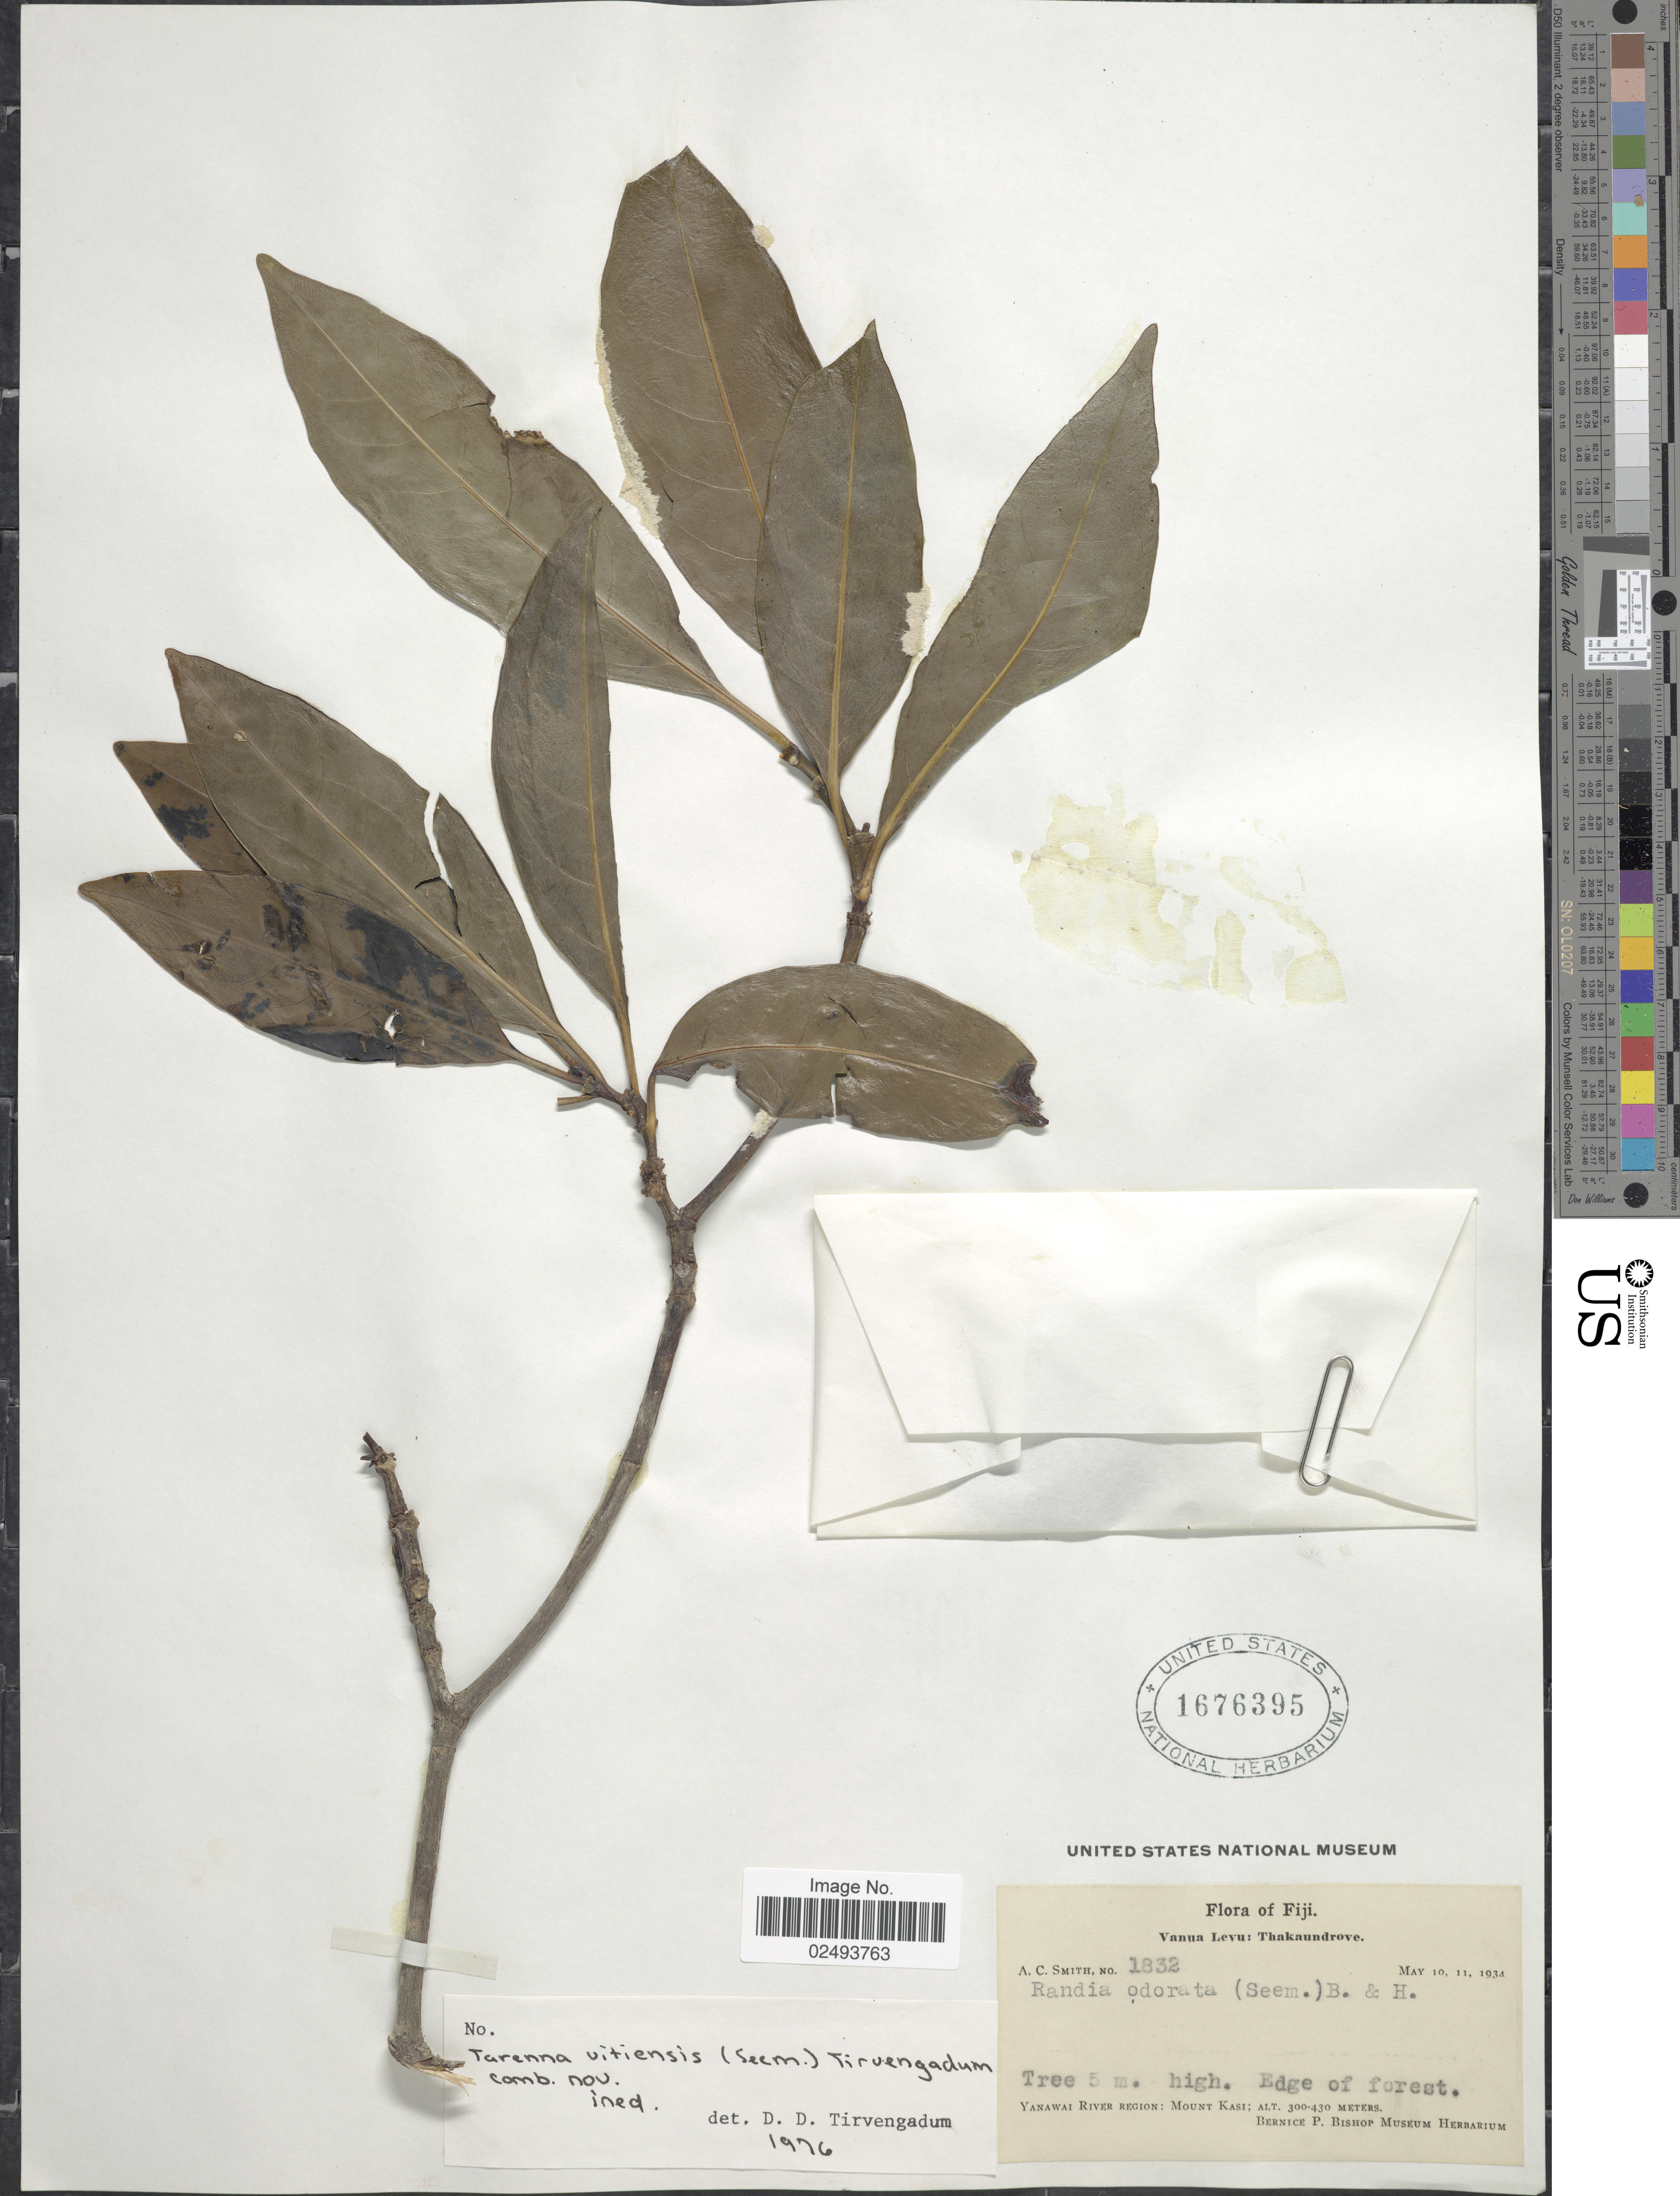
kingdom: Plantae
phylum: Tracheophyta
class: Magnoliopsida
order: Gentianales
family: Rubiaceae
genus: Tarenna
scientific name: Tarenna vitiensis (Seem.) Tirveng. comb. nov. ined.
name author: Craib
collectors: A. C. Smith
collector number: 1832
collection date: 1934-05-10/1934-05-11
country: Fiji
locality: Vanua Levu: Thakaundrove, Yanawai River Region: Mount Kasi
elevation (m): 300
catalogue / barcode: US 1676395